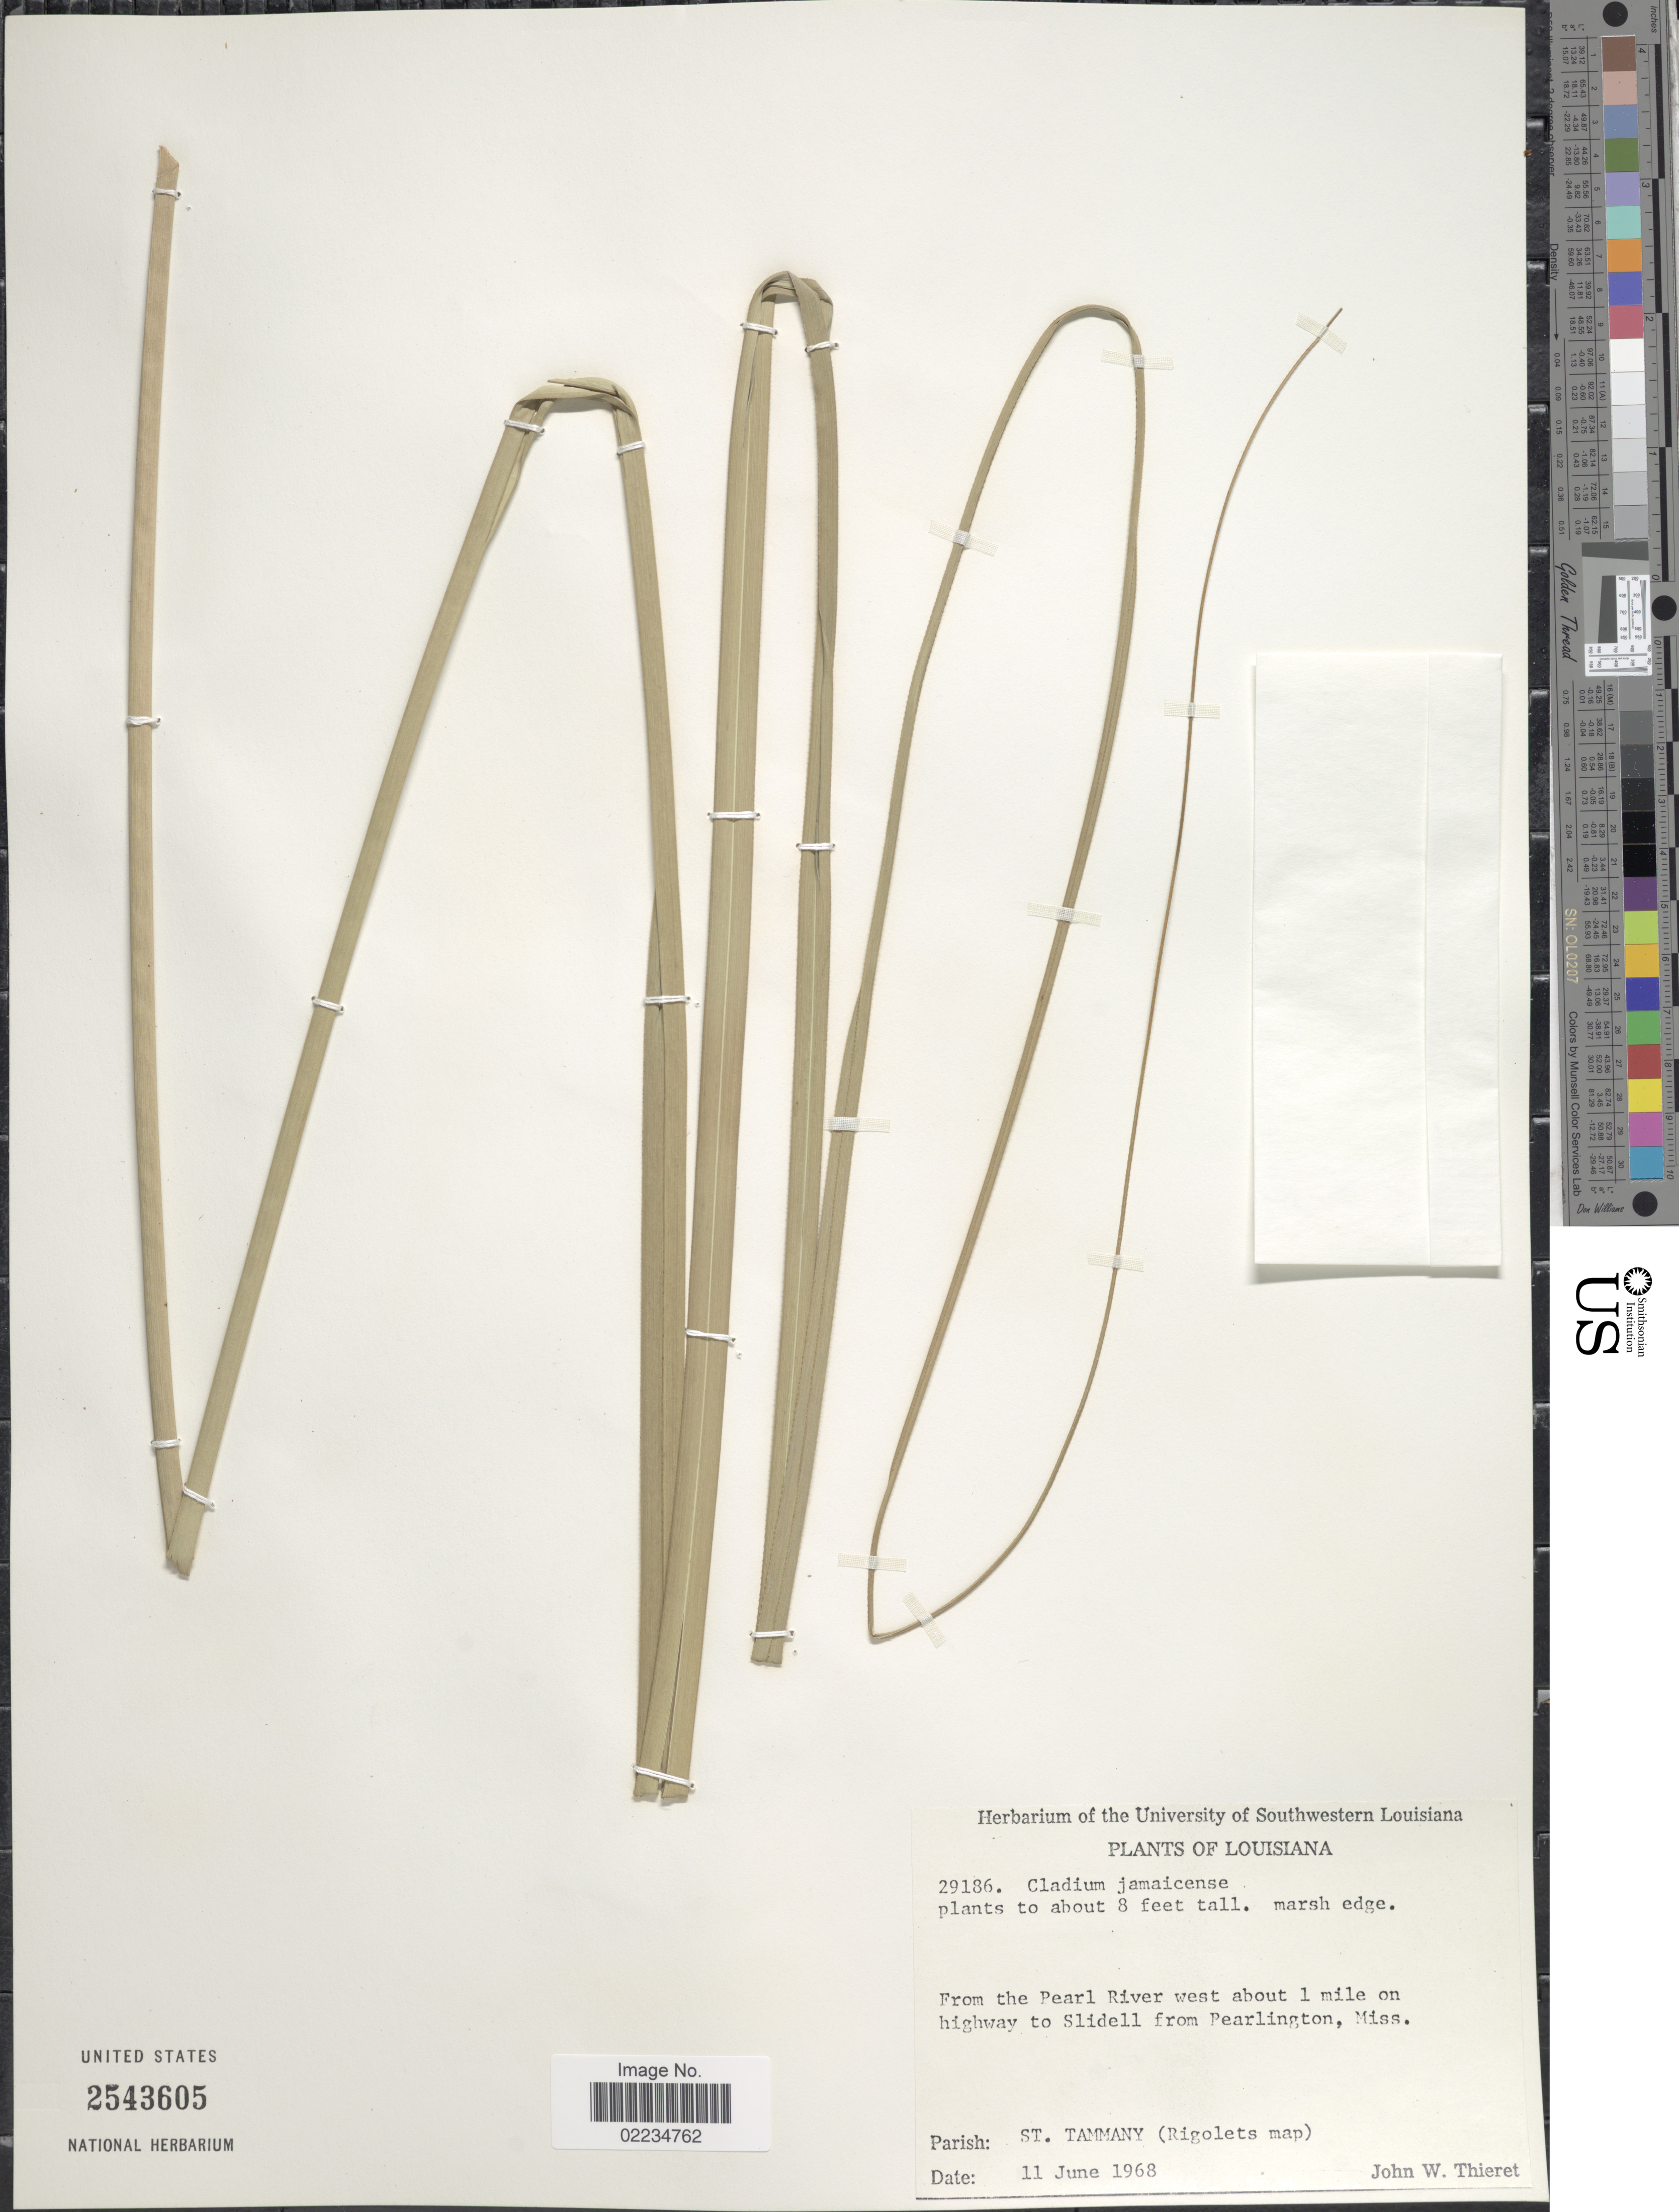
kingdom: Plantae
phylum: Tracheophyta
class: Liliopsida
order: Poales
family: Cyperaceae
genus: Cladium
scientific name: Cladium jamaicense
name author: Crantz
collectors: J. W. Thieret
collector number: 29186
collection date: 1868-06-11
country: United States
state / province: Mississippi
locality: From the Pearl River west about 1 mile on highway to Slidell from Pearlington, Parish: St. Tammany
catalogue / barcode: US 2543605